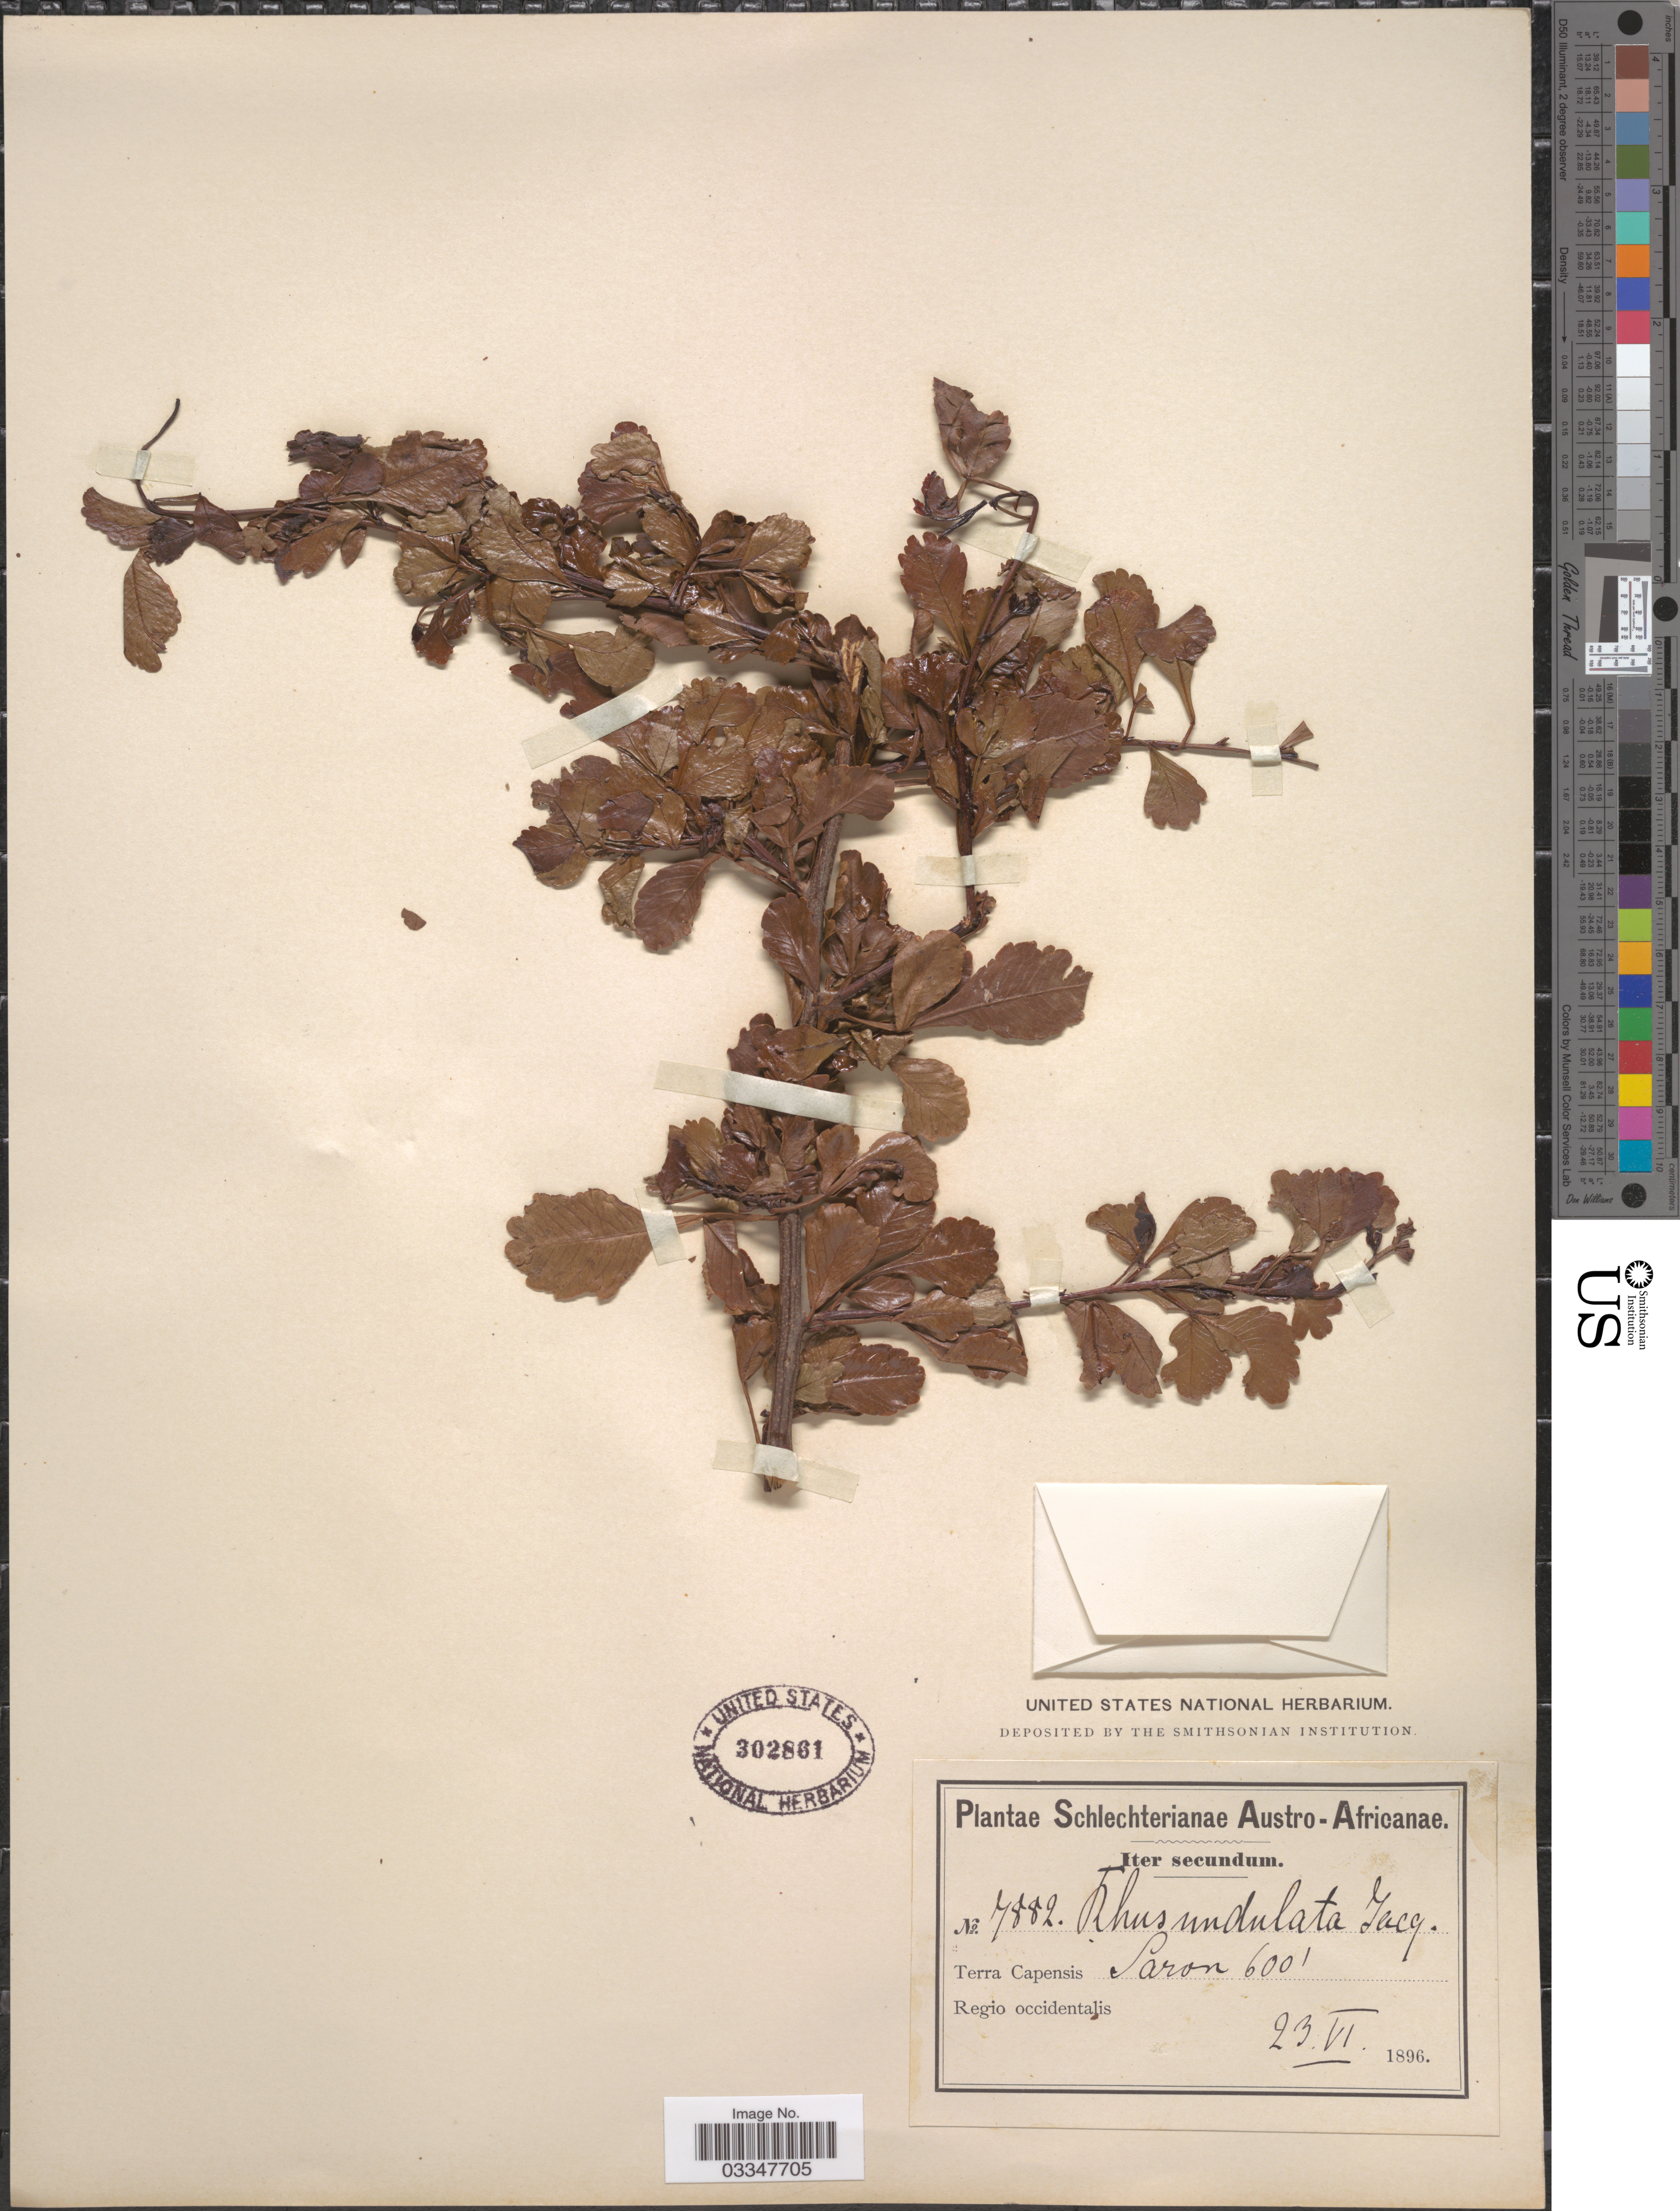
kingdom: Plantae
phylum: Tracheophyta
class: Magnoliopsida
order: Sapindales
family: Anacardiaceae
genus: Rhus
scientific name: Rhus undulata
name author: Jacq.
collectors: Schlechter, --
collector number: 7882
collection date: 1896-06-23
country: South Africa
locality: Austro-Africanae. Terra Capensis. Saron. Regio Occidentalis.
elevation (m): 183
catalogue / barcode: US 302861